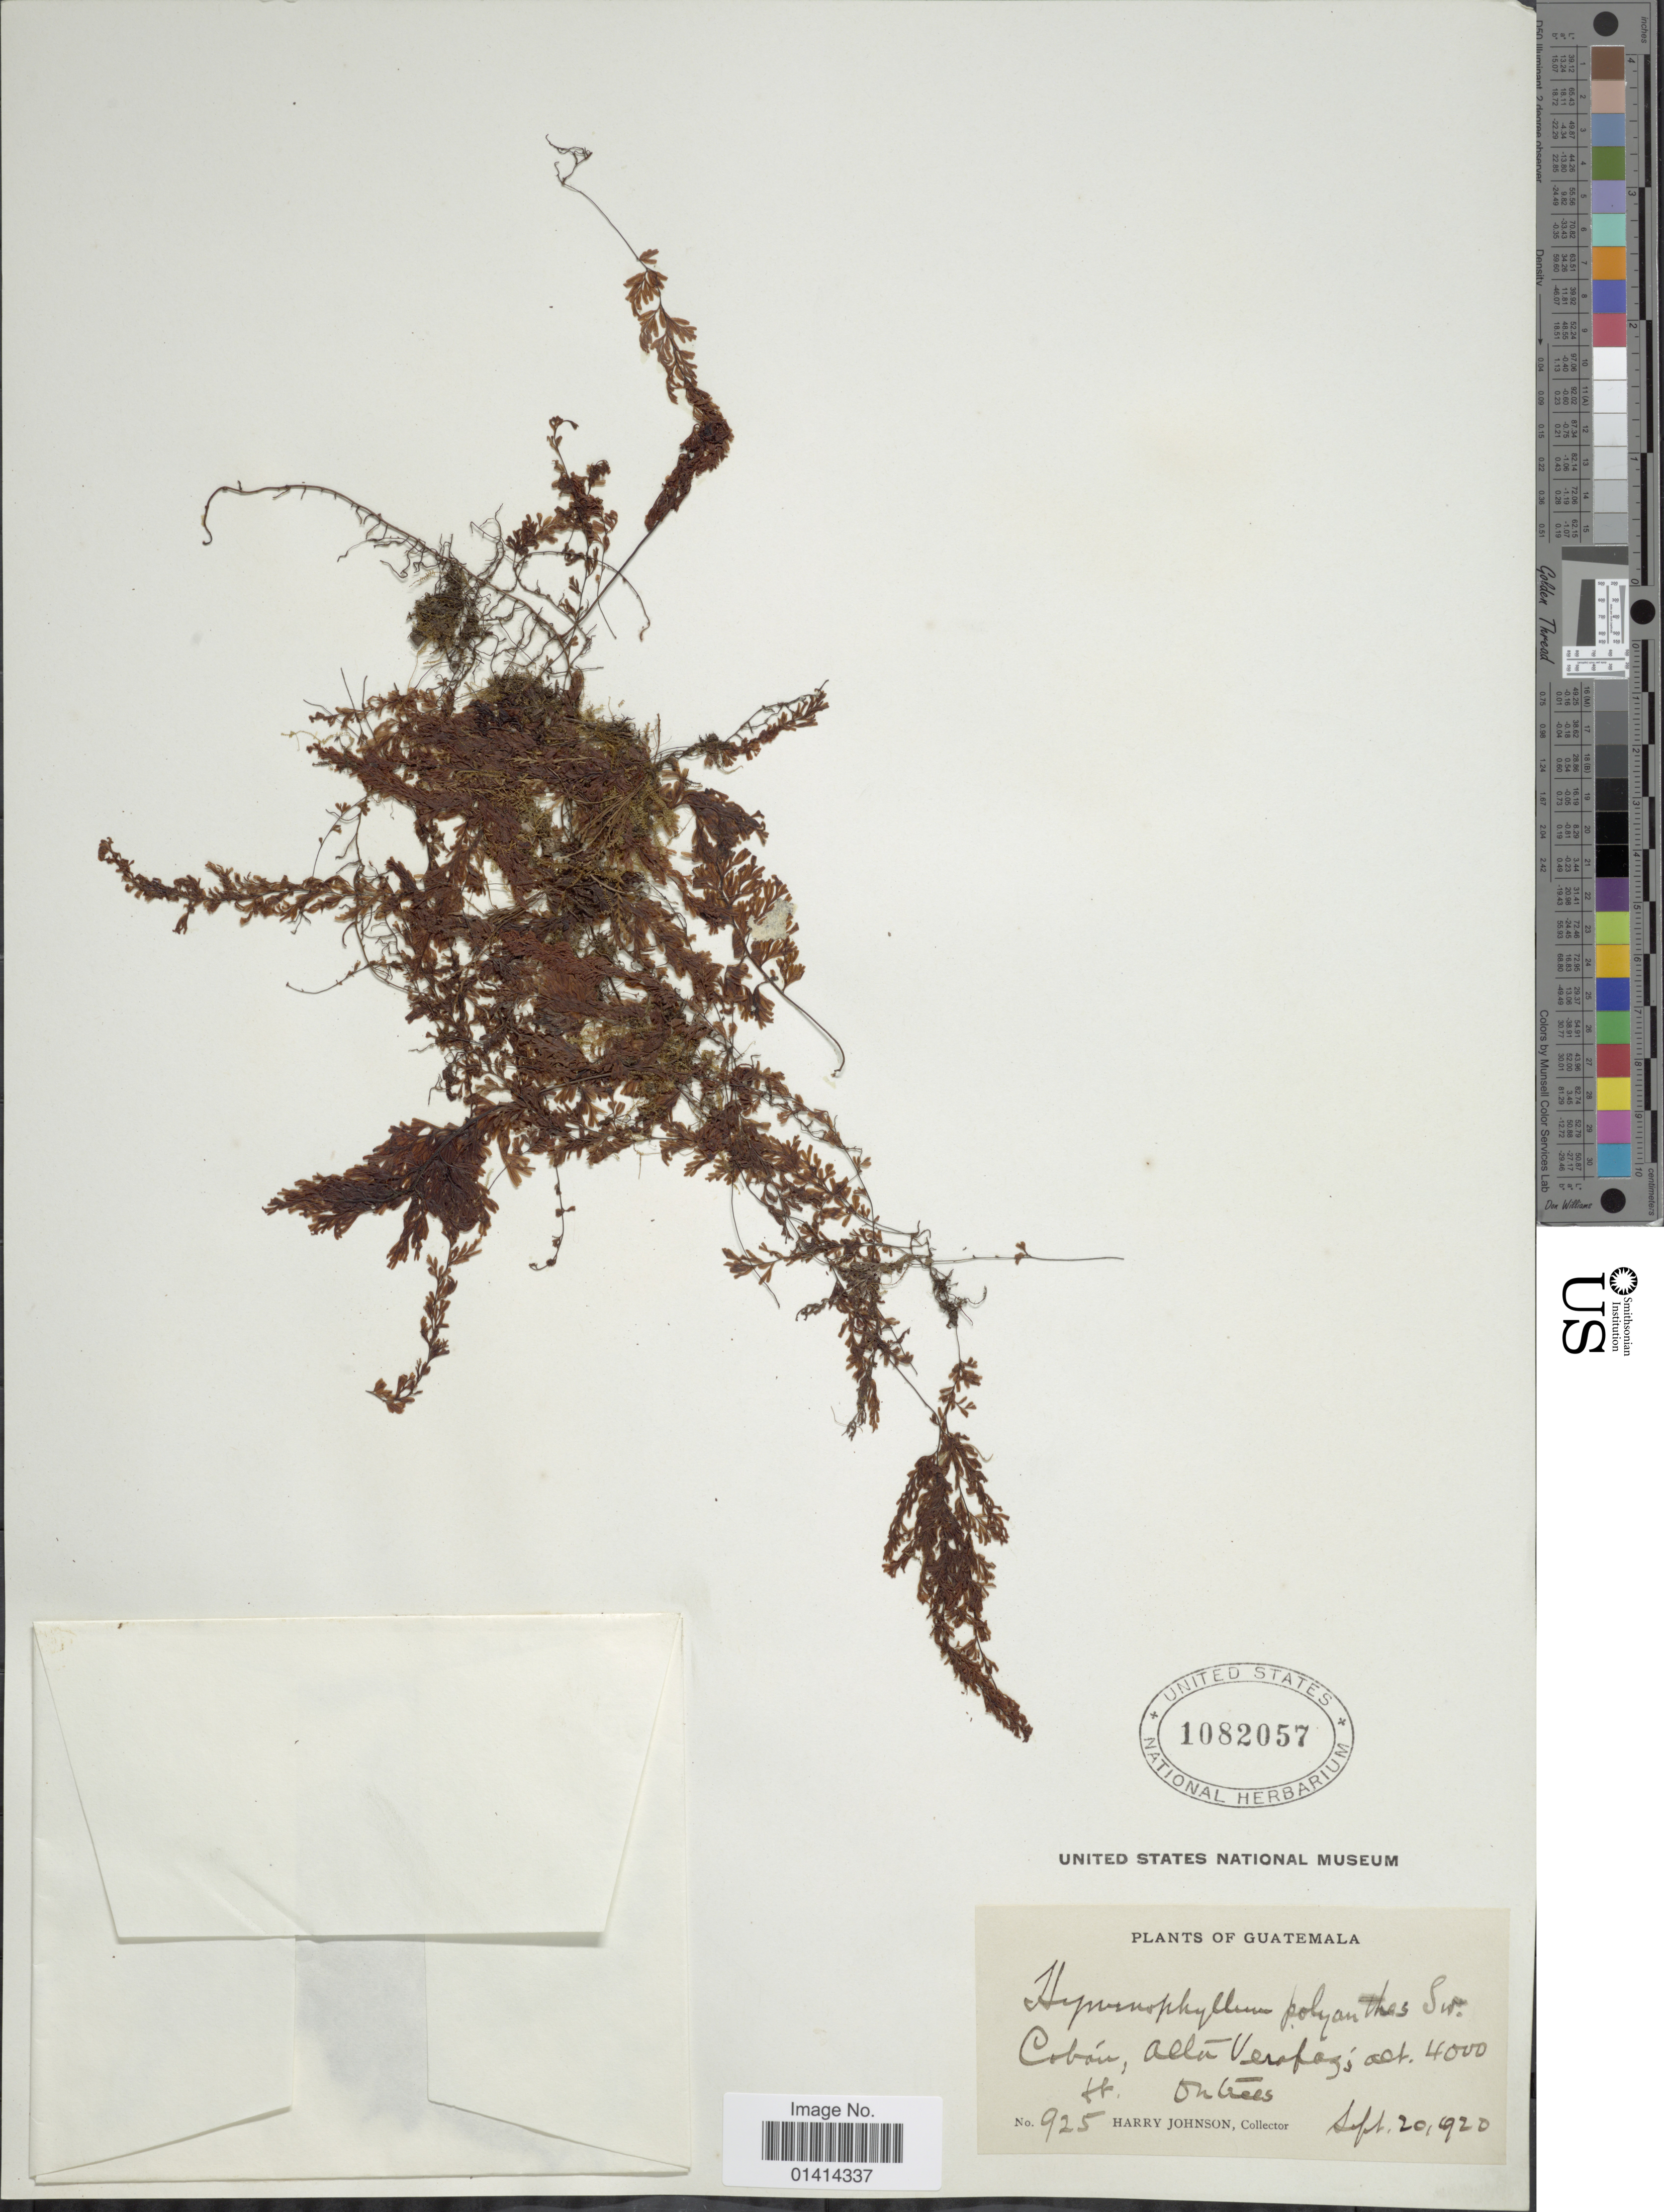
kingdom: Plantae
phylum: Tracheophyta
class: Polypodiopsida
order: Hymenophyllales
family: Hymenophyllaceae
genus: Hymenophyllum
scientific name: Hymenophyllum polyanthos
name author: (Sw.) Sw.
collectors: H. Johnson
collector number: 925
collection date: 1920-09-20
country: Guatemala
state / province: Alta Verapaz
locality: Cobán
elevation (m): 1219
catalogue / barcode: US 1082057